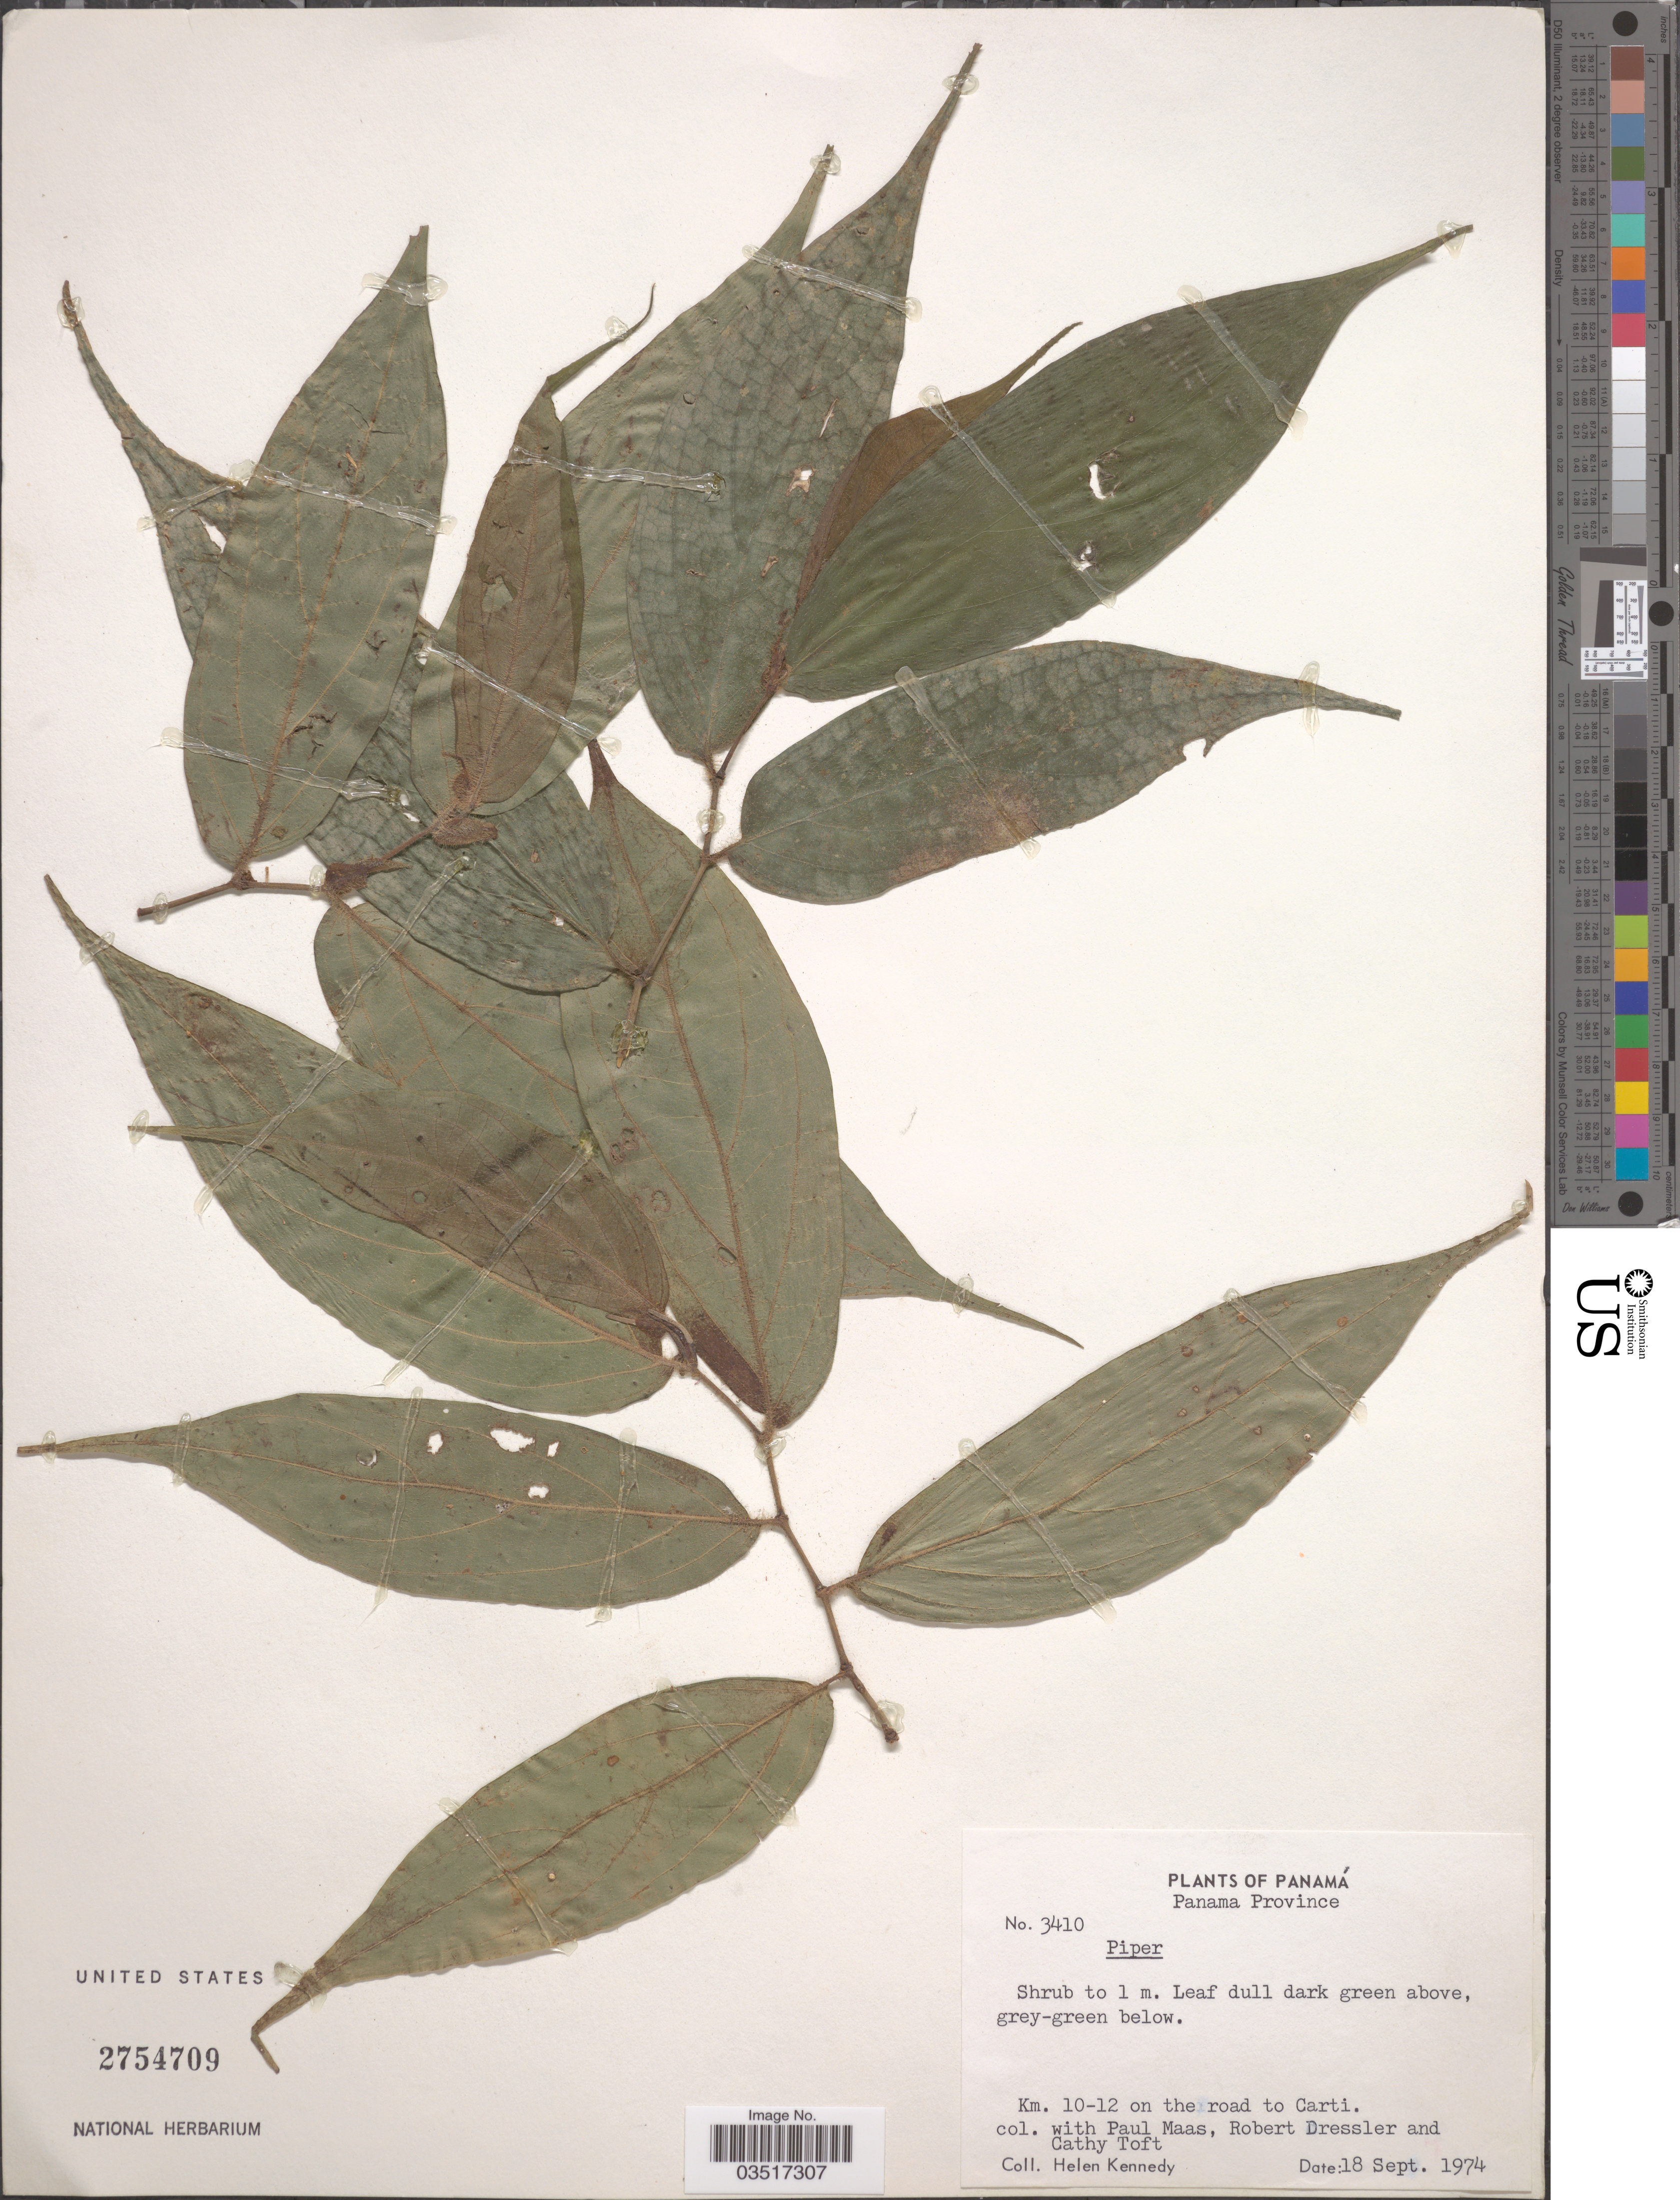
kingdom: Plantae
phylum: Tracheophyta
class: Magnoliopsida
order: Piperales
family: Piperaceae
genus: Piper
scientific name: Piper sp.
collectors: H. Kennedy, P. Maas, R. Dressler & C. Toft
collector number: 3410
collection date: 1974-09-18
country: Panama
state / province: Panamá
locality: Km. 10-12 on the road to Carti.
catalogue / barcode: US 2754709